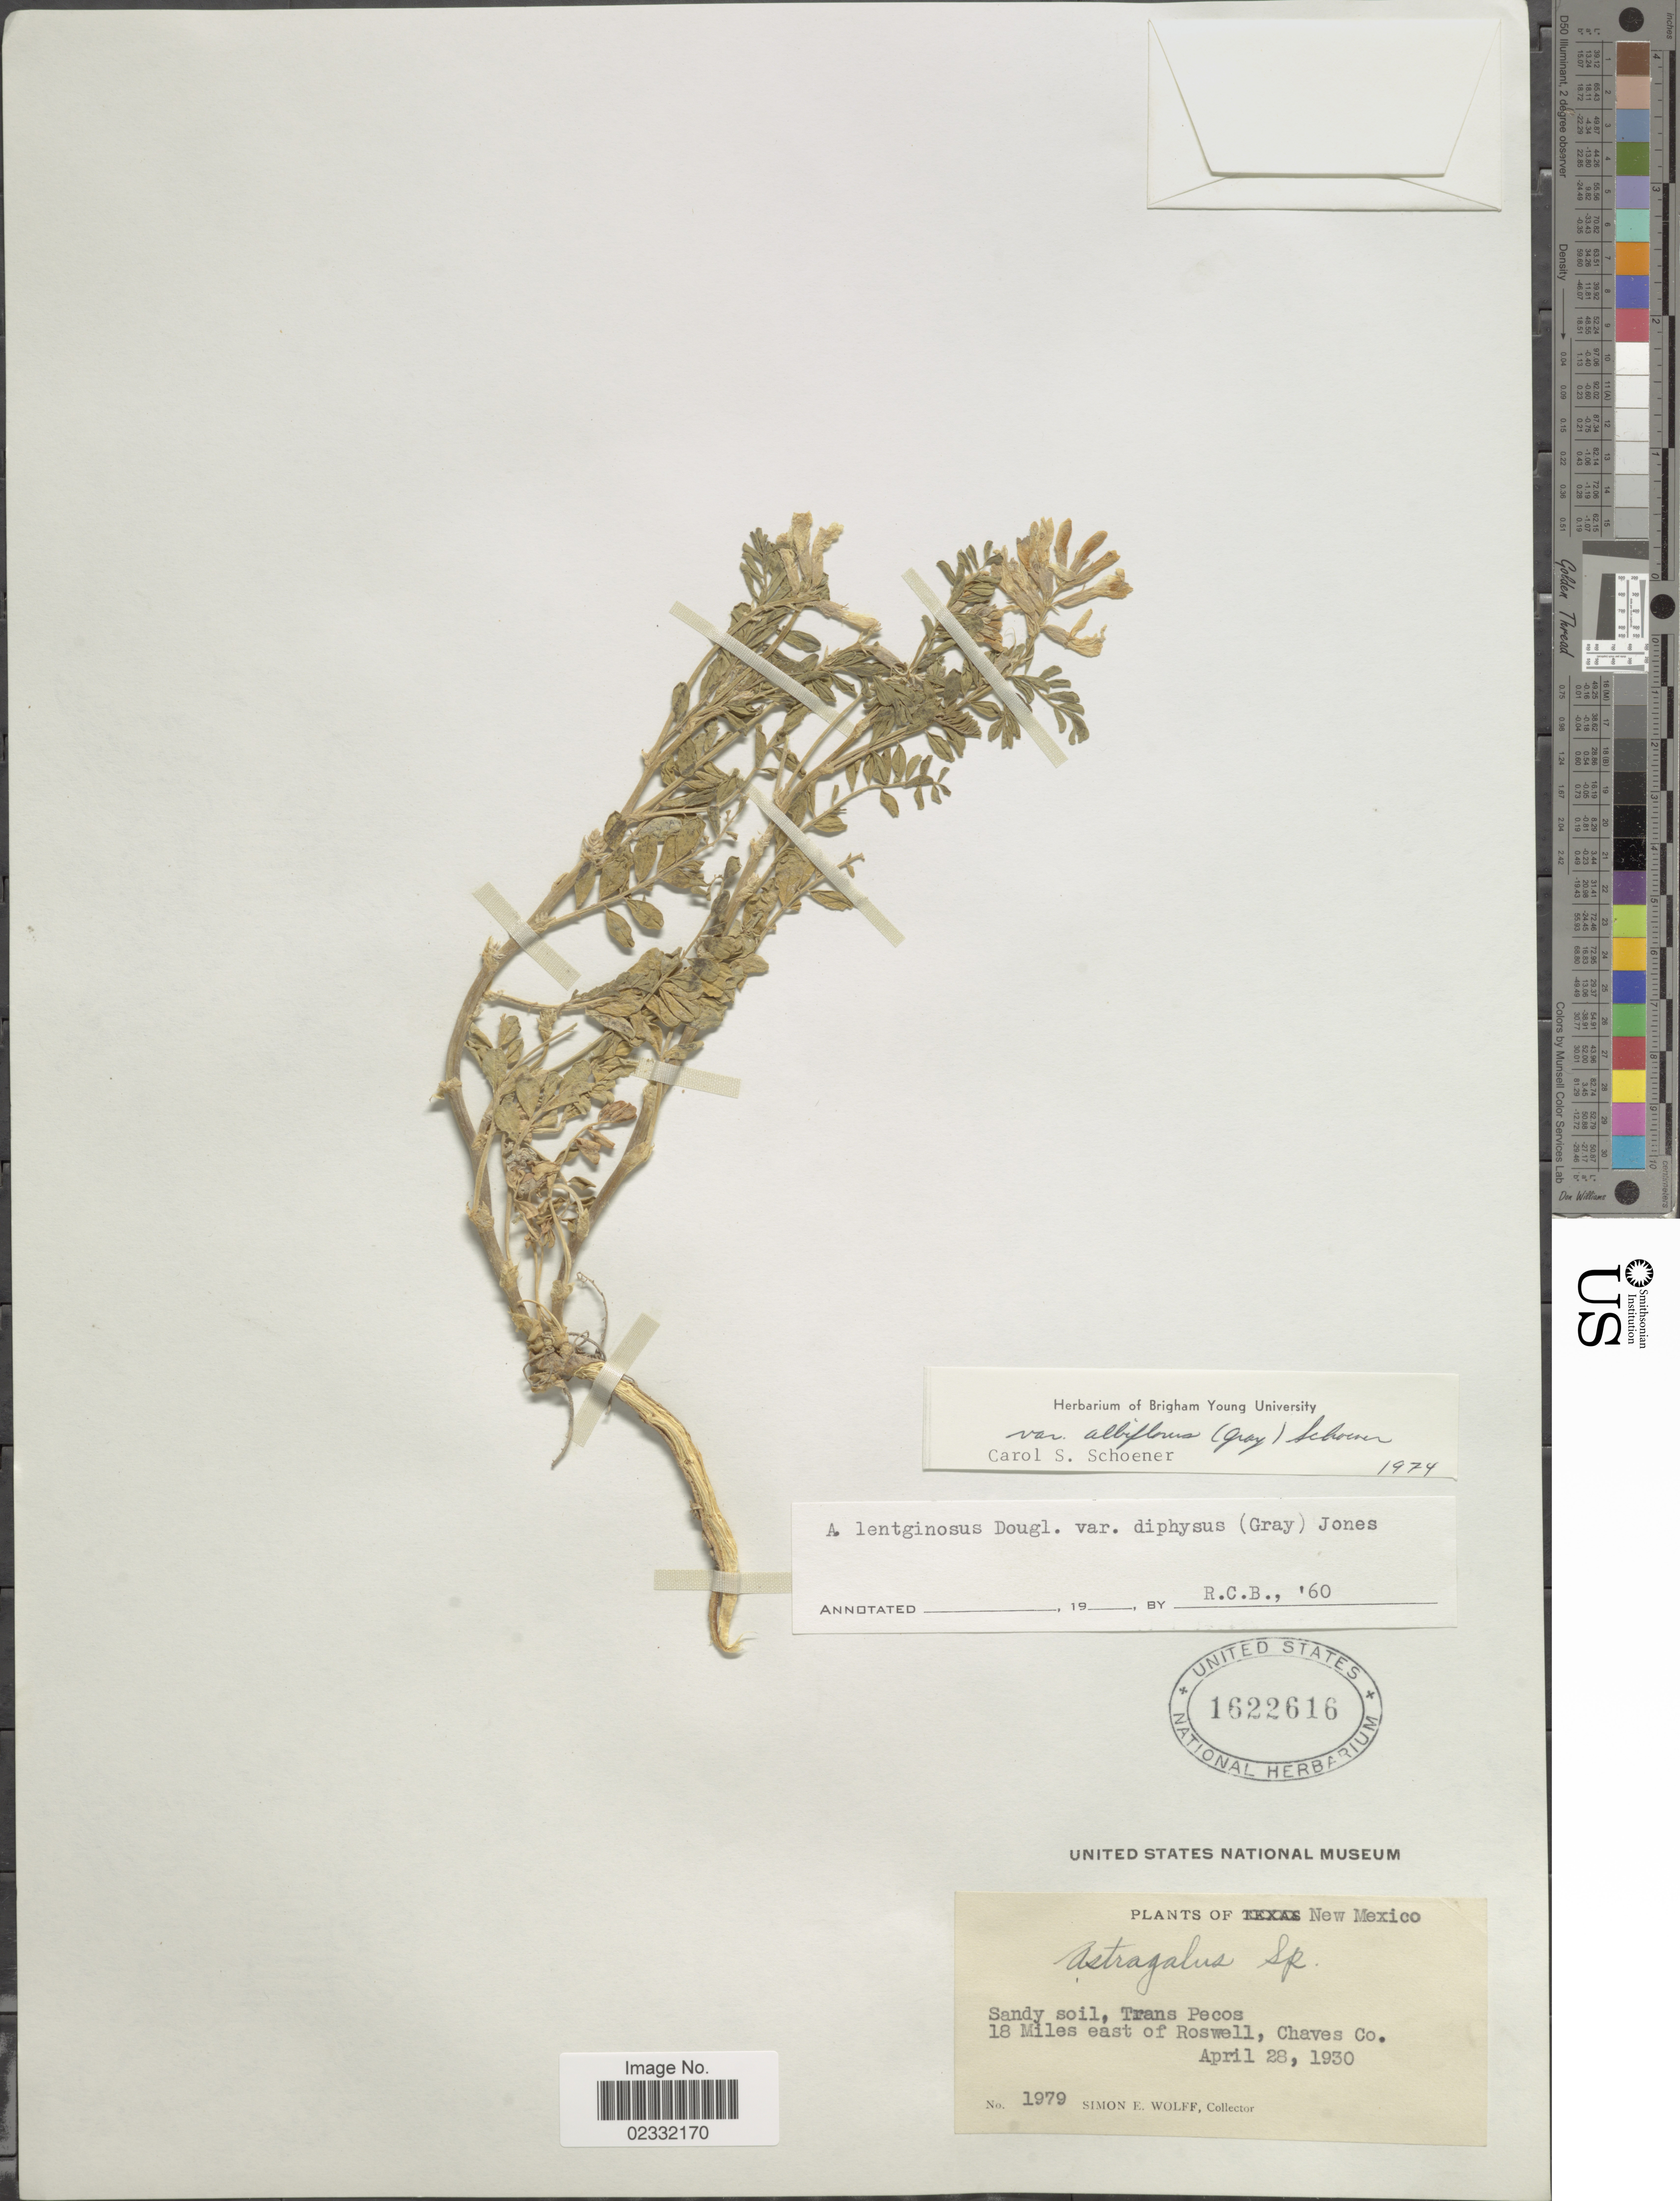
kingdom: Plantae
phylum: Tracheophyta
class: Magnoliopsida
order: Fabales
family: Fabaceae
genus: Astragalus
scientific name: Astragalus lentiginosus var. albiflorus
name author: (A. Gray) Schoener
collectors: S. E. Wolff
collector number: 1979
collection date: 1930-04-28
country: United States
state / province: New Mexico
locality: Sandy soil, Trans Pecos, 18 Miles east of Roswell, Chaves Co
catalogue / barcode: US 1622616